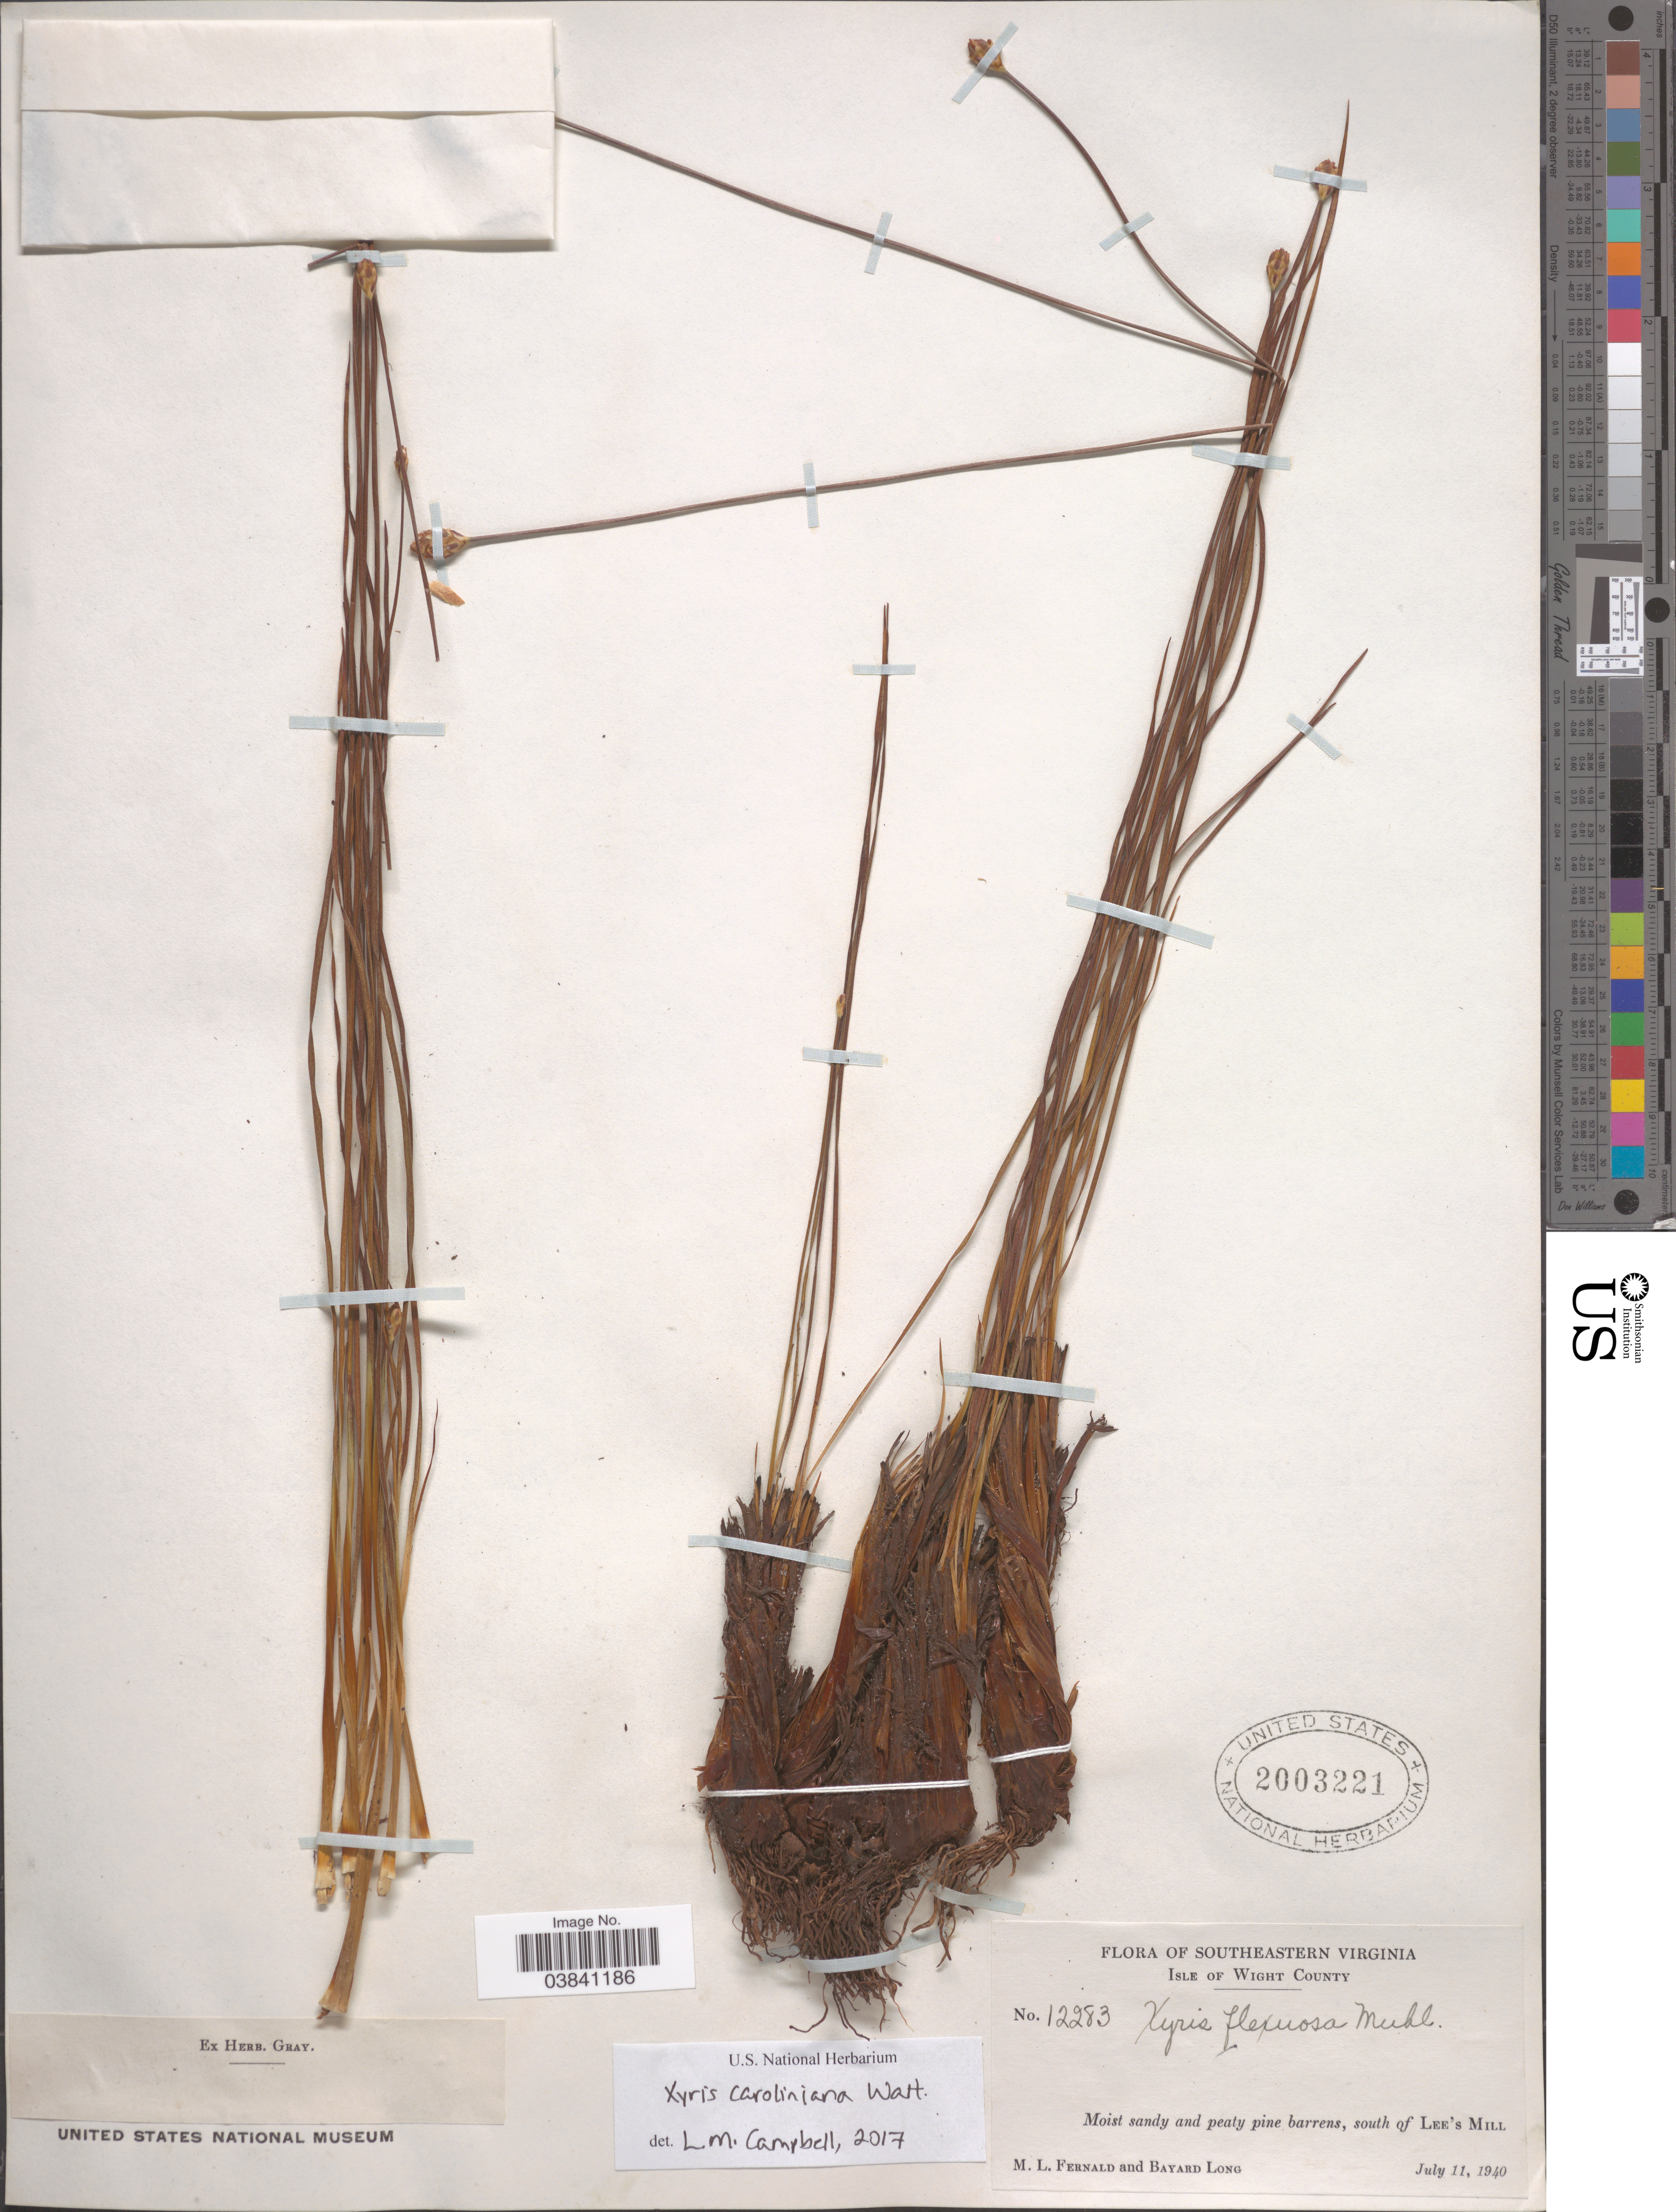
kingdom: Plantae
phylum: Tracheophyta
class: Liliopsida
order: Poales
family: Xyridaceae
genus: Xyris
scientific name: Xyris caroliniana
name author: Walter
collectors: M. L. Fernald & B. Long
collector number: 12283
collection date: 1940-07-11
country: United States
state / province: Virginia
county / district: Isle of Wight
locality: Southeastern Virginia. Isle of Wight County. Moist sandy and peaty pine barrens, south of Lee's Mill.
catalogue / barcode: US 2003221